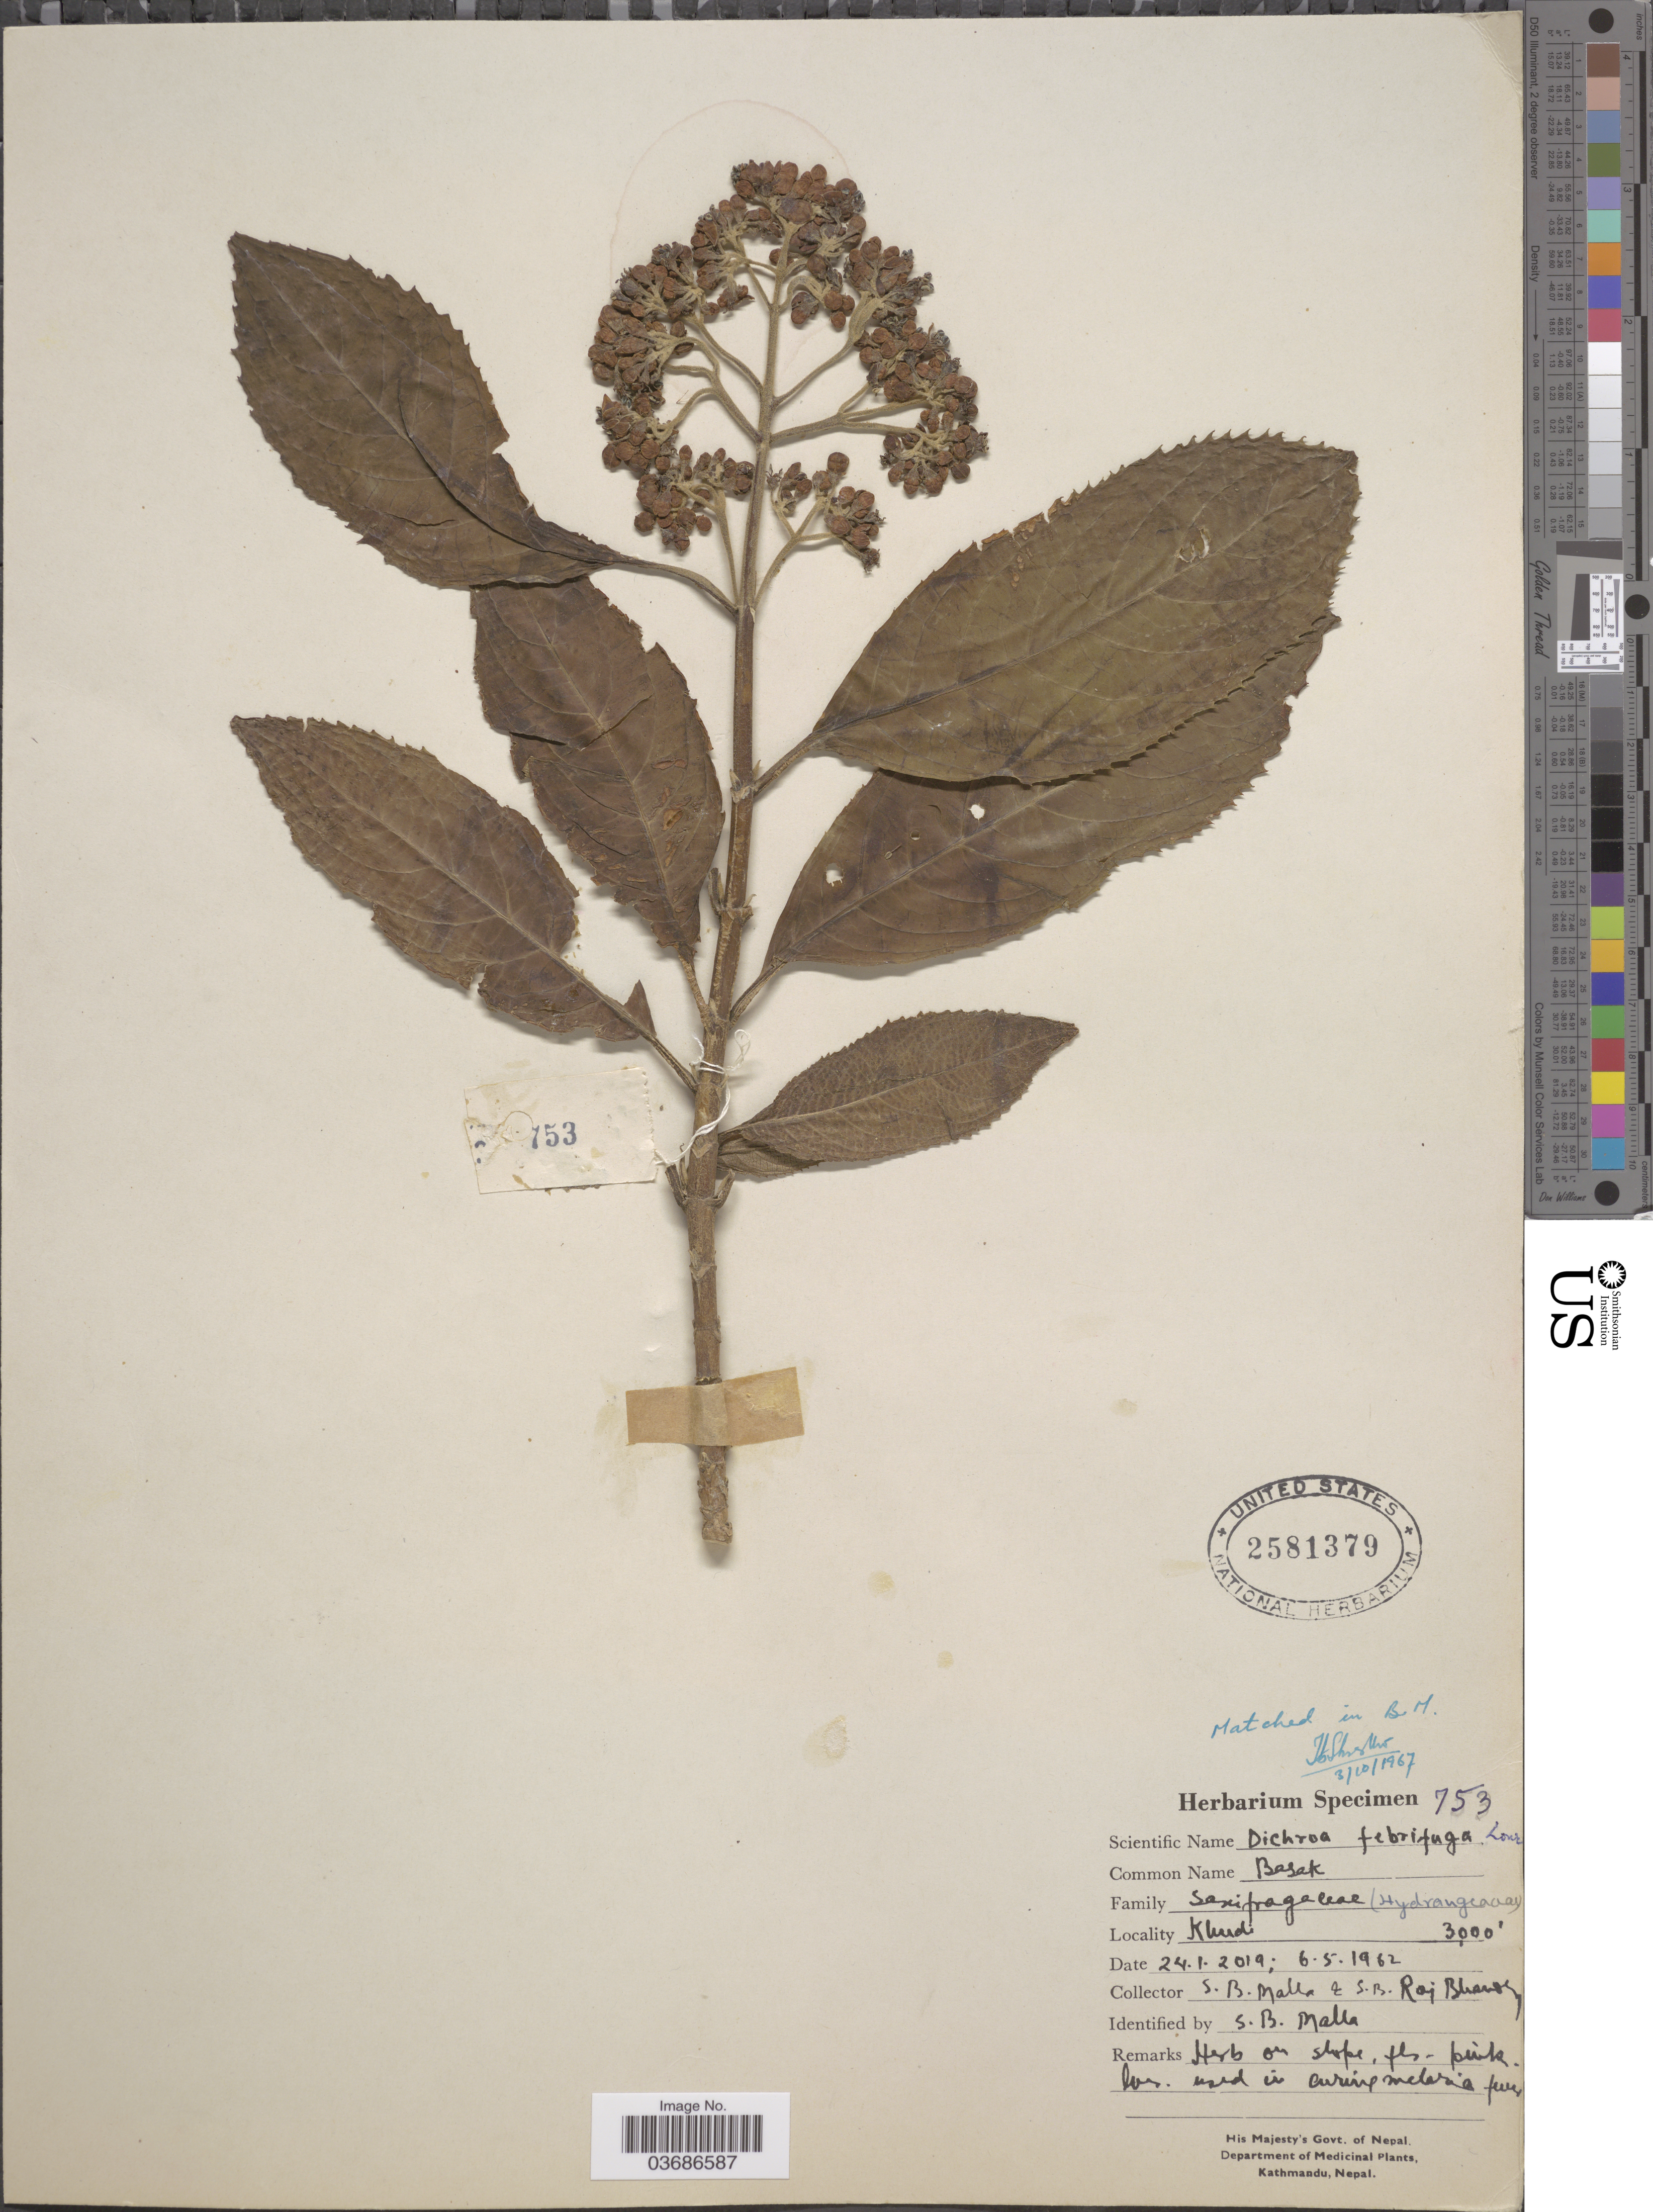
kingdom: Plantae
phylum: Tracheophyta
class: Magnoliopsida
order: Cornales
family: Hydrangeaceae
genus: Hydrangea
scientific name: Hydrangea febrifuga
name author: (Lour.) Y. De Smet & C. Granados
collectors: S. Malla & S. Bhandary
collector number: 753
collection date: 1962-05-06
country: Nepal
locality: Khudi.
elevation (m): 914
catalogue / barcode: US 2581379